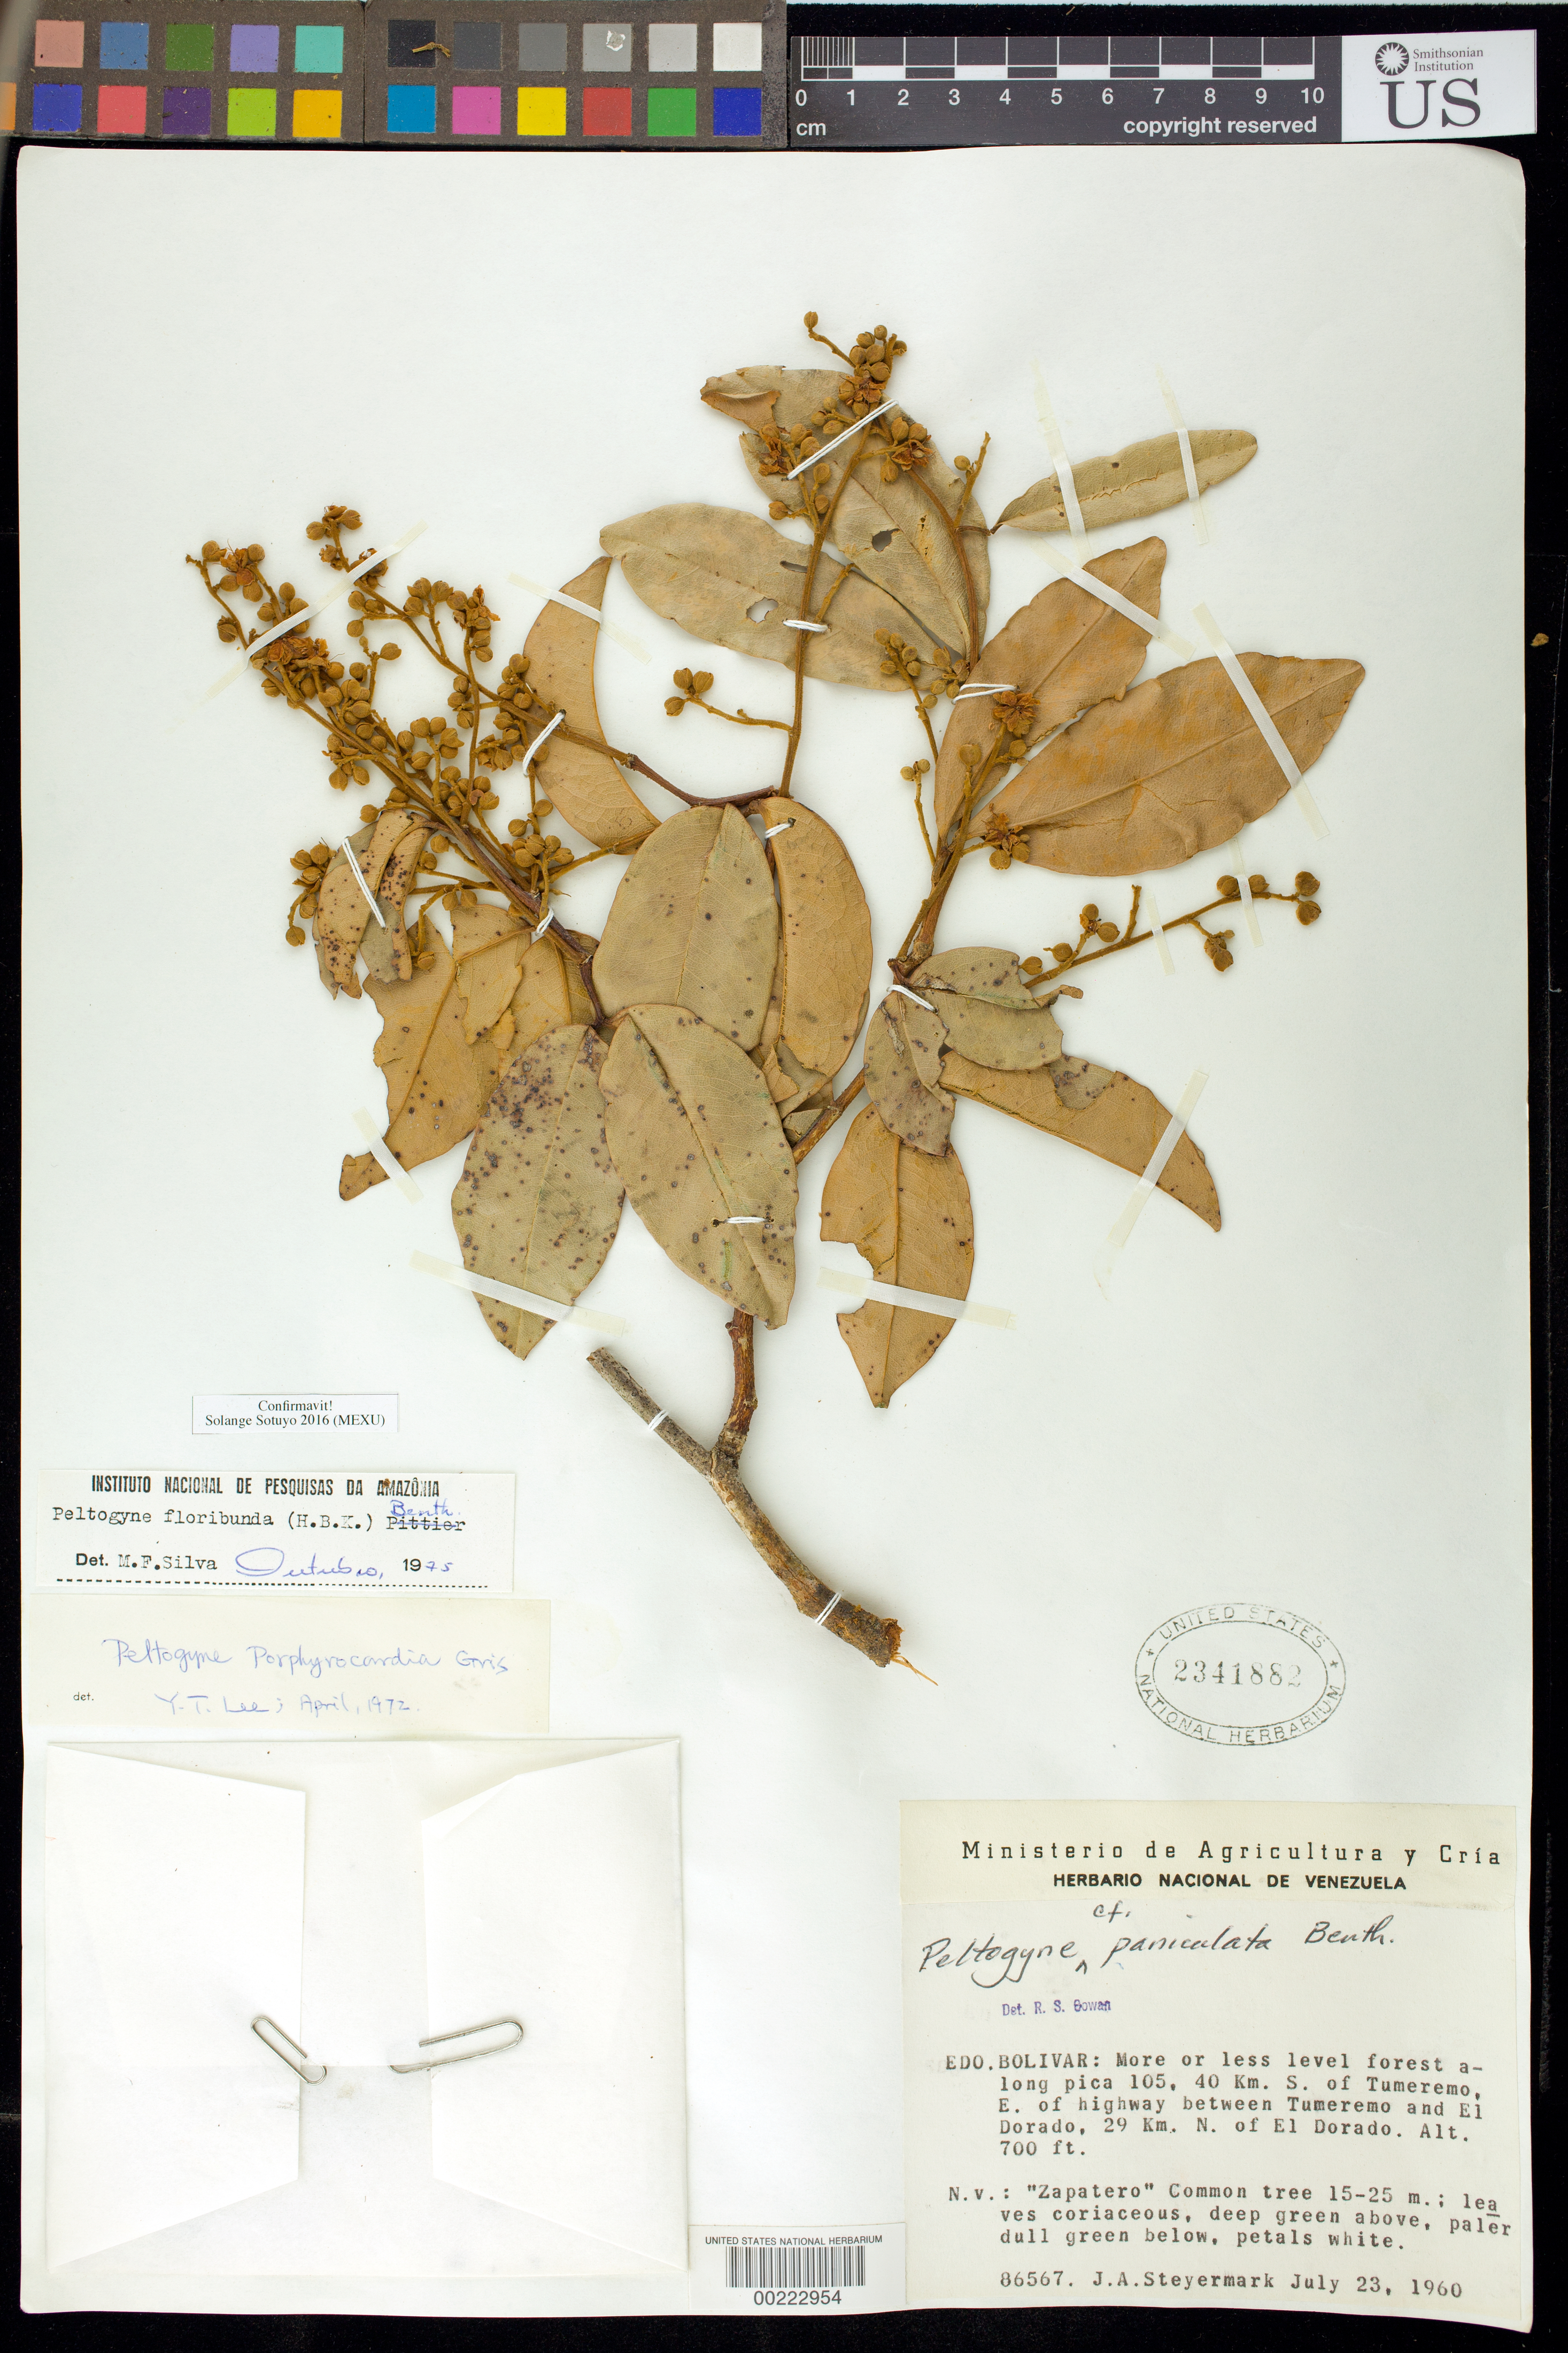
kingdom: Plantae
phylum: Tracheophyta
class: Magnoliopsida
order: Fabales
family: Fabaceae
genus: Peltogyne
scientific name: Peltogyne floribunda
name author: (Kunth) Pittier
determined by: Sotuyo, Solange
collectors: J. Steyermark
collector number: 86567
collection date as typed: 23 Jul 1960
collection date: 1960-07-23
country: Venezuela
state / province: Bolivar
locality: Along pica 105, 40 km s of tumeremo, e of highway between tumeremo andel dorado, 29 km n of el dorado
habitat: More or less level forest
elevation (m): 200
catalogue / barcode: US 2341882